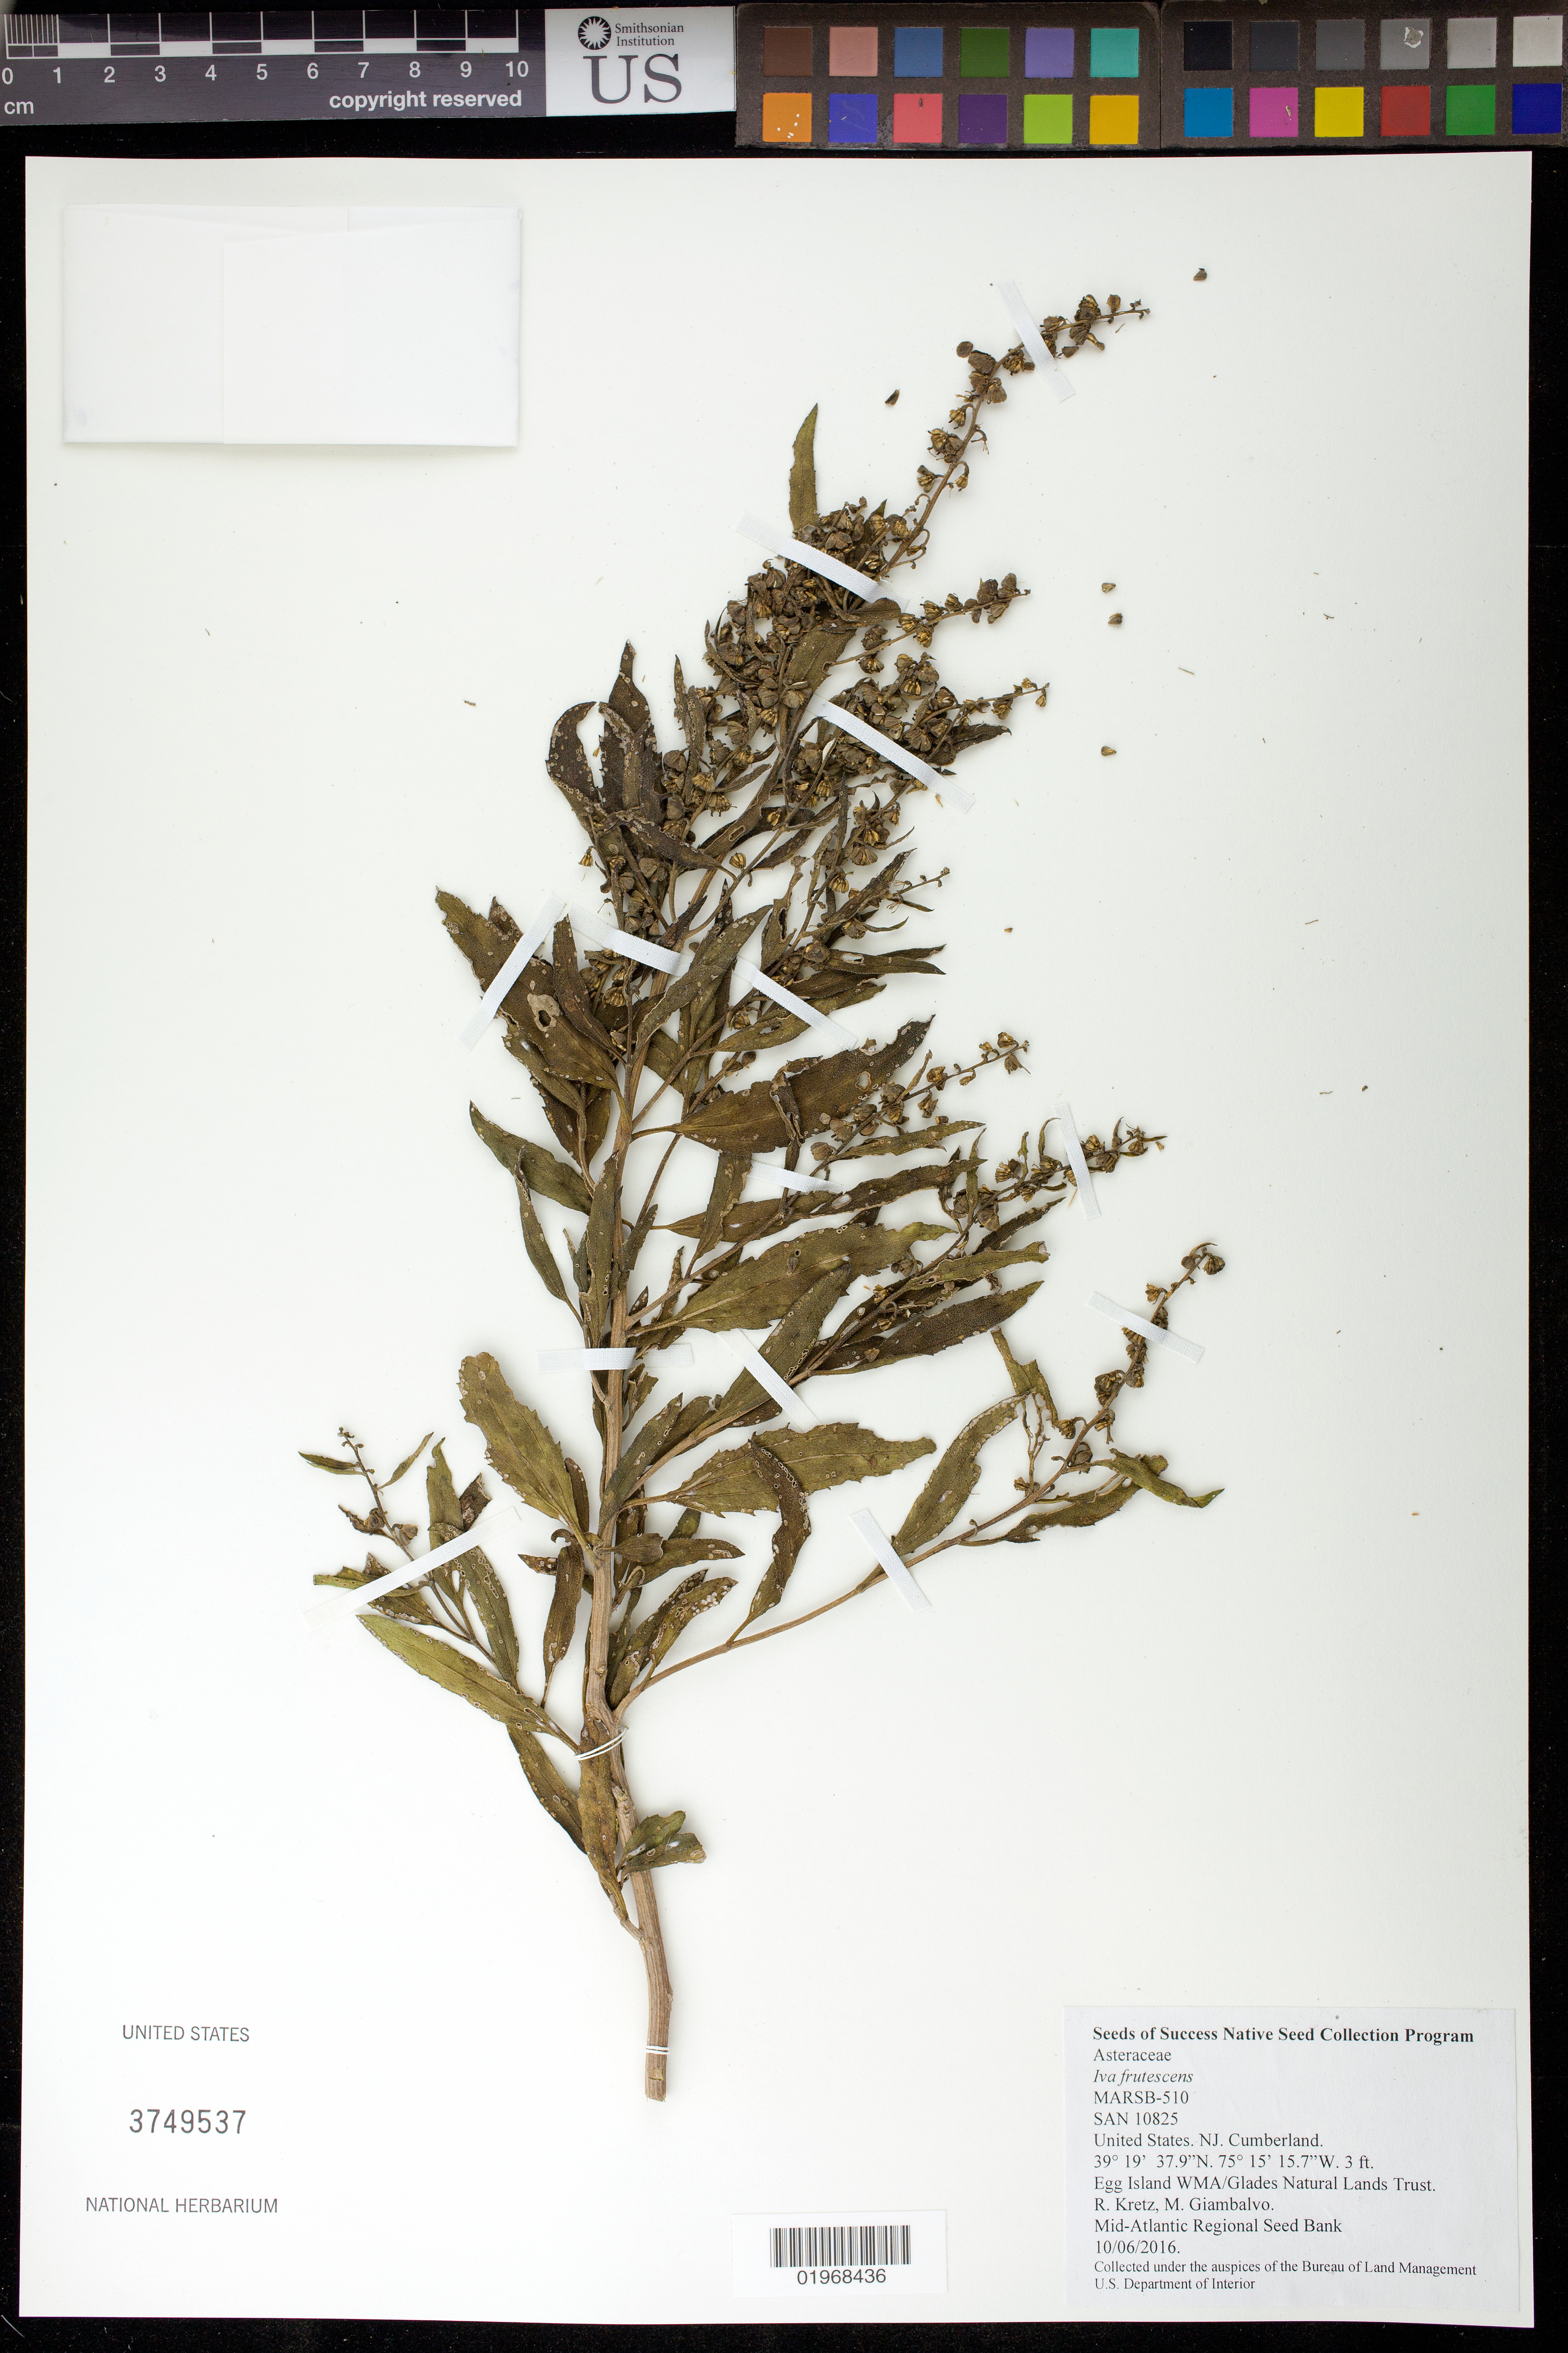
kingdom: Plantae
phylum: Tracheophyta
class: Magnoliopsida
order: Asterales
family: Asteraceae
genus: Iva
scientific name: Iva frutescens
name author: L.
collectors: R. Kretz & M. Giambalvo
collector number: MARSB-510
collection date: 2016-10-06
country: United States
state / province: New Jersey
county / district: Cumberland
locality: Egg Island Wildlife Management Area / Glades Natural Lands Trust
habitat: Tidal salt marsh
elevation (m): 1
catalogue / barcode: US 3749537